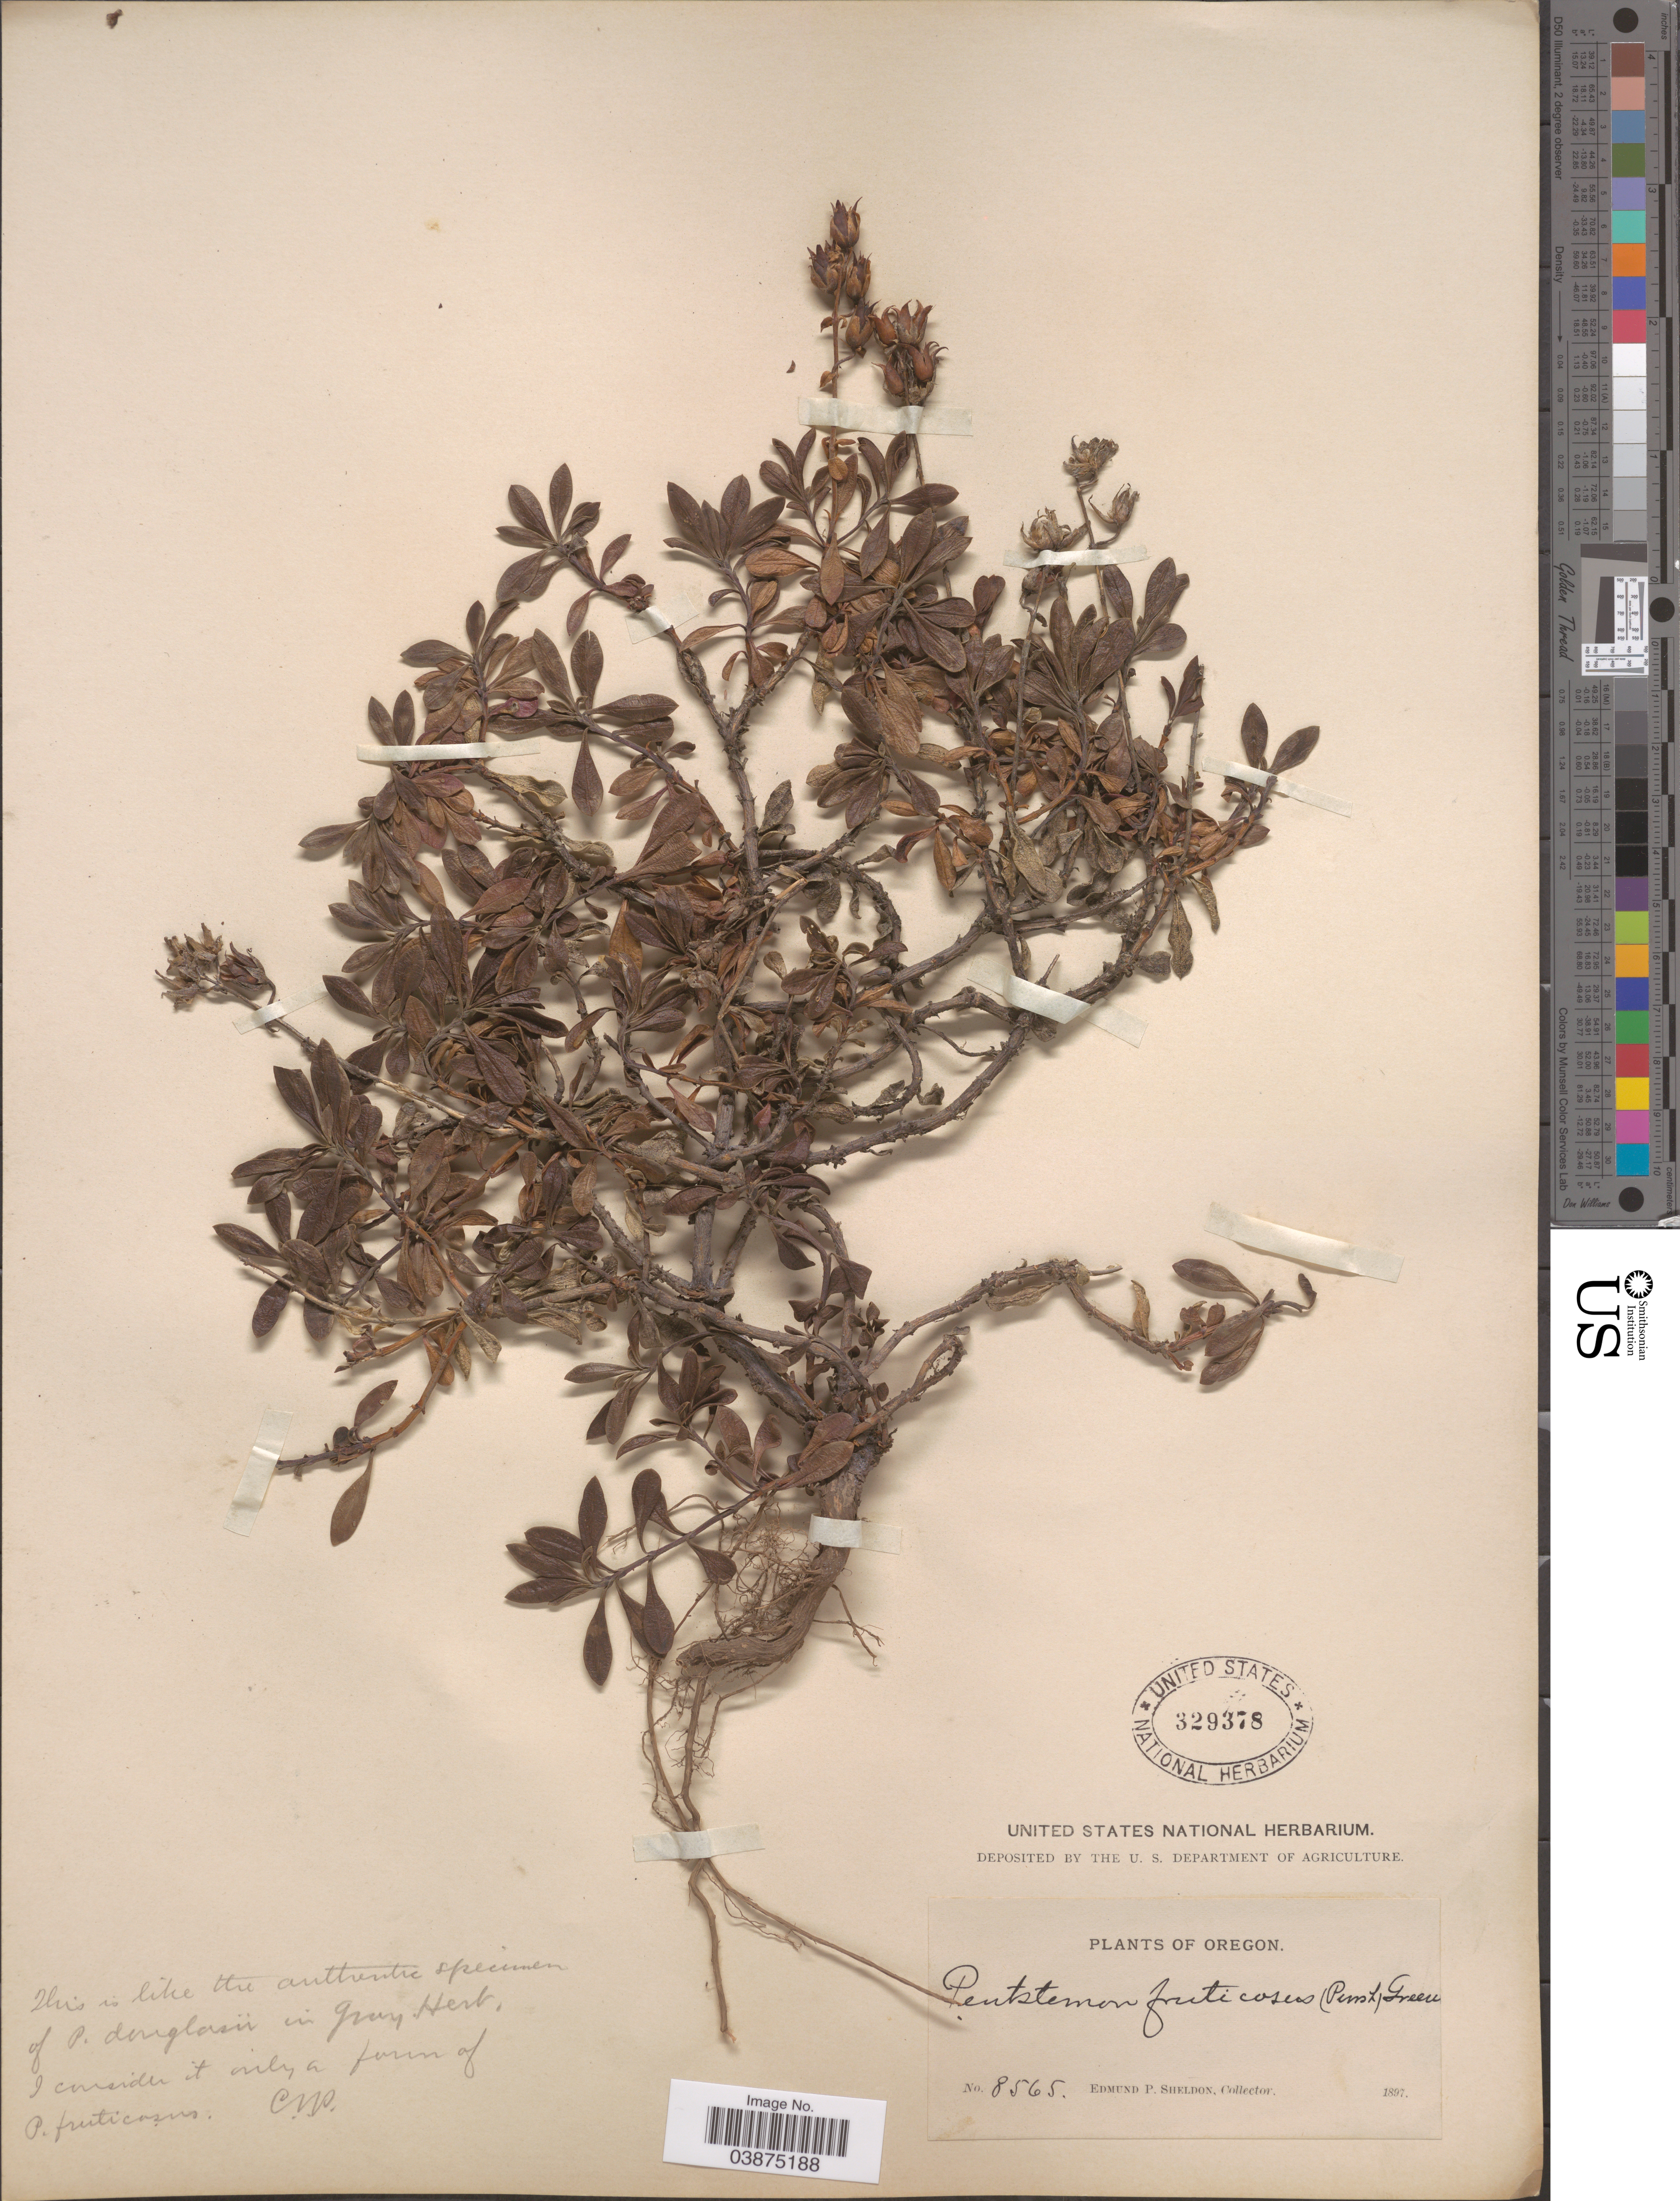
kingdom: Plantae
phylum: Tracheophyta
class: Magnoliopsida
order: Lamiales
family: Plantaginaceae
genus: Penstemon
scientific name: Penstemon douglasii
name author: Hook.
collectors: E. P. Sheldon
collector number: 8565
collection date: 1897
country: United States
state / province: Oregon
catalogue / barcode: US 329378